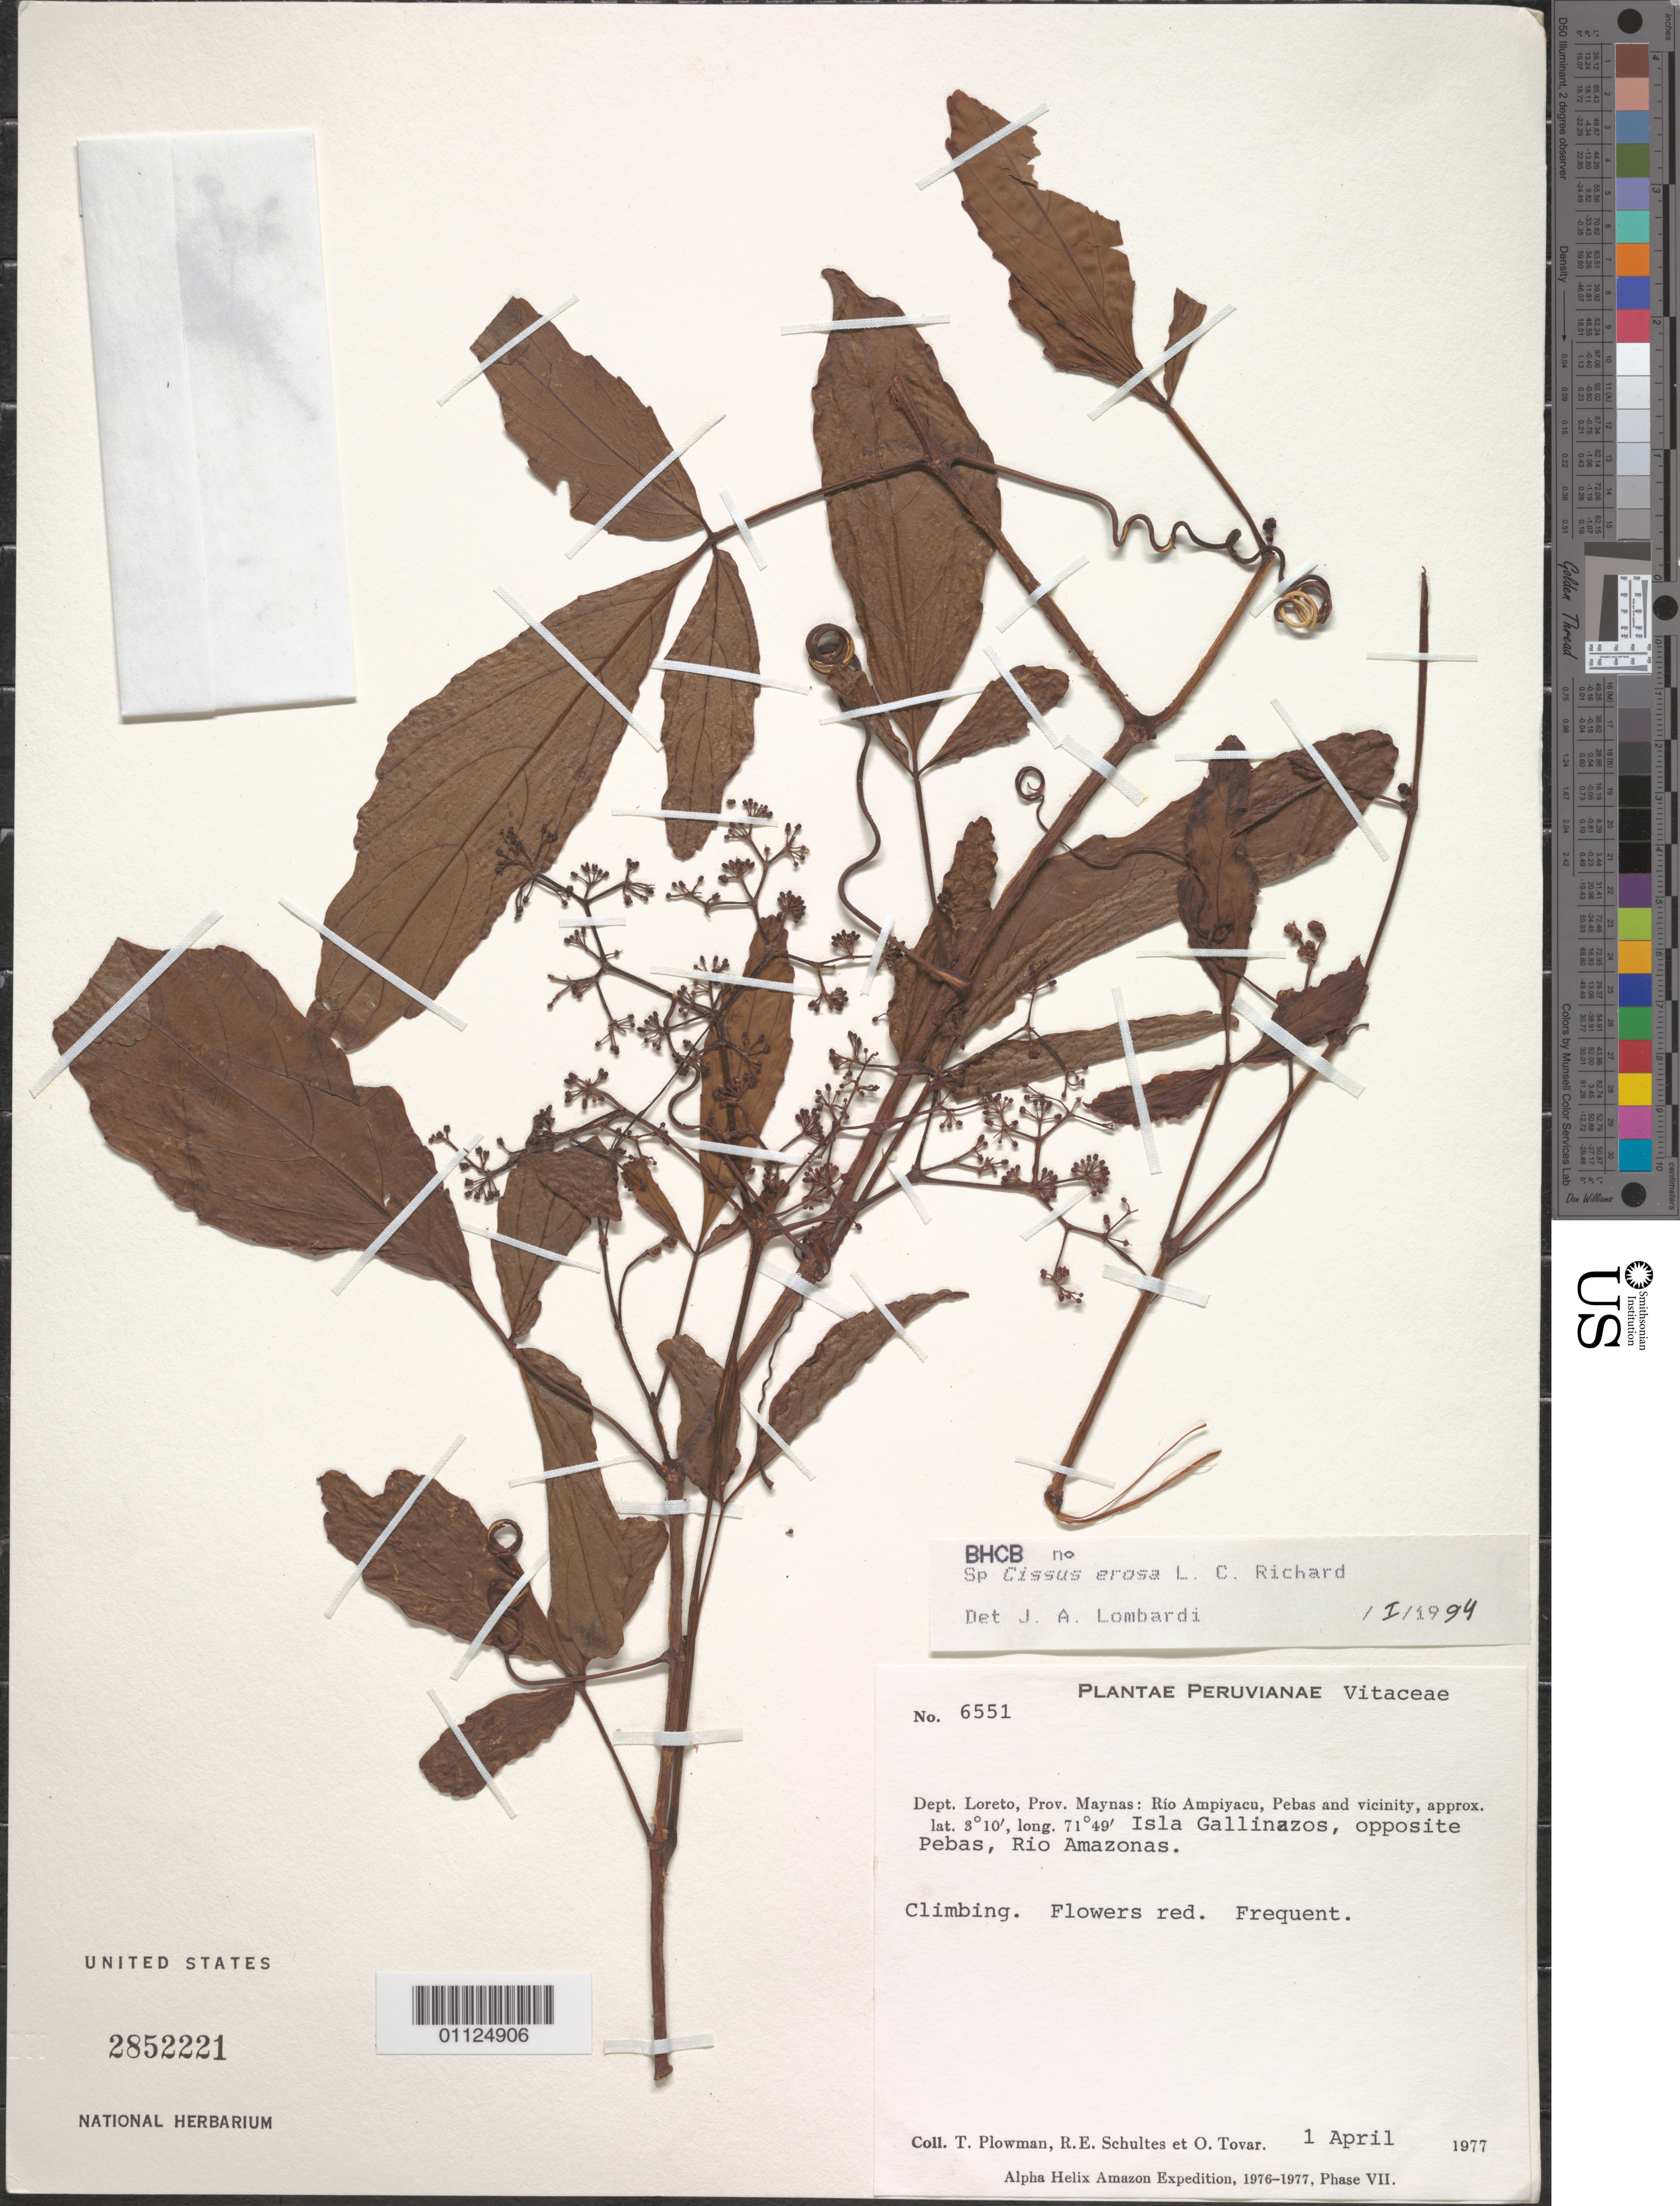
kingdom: Plantae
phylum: Tracheophyta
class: Magnoliopsida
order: Vitales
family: Vitaceae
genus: Cissus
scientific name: Cissus erosa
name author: Rich.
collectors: T. Plowman, R. E. Schultes & O. Tovar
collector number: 6551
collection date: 1977-04-01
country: Peru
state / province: Loreto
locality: Prov. Maynas: Rio Ampiyacu, Pebas and vicinity. Isla Gallinazos, opposite Pebas, Rio Amazonas.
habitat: Climbing. Frequent.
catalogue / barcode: US 2852221